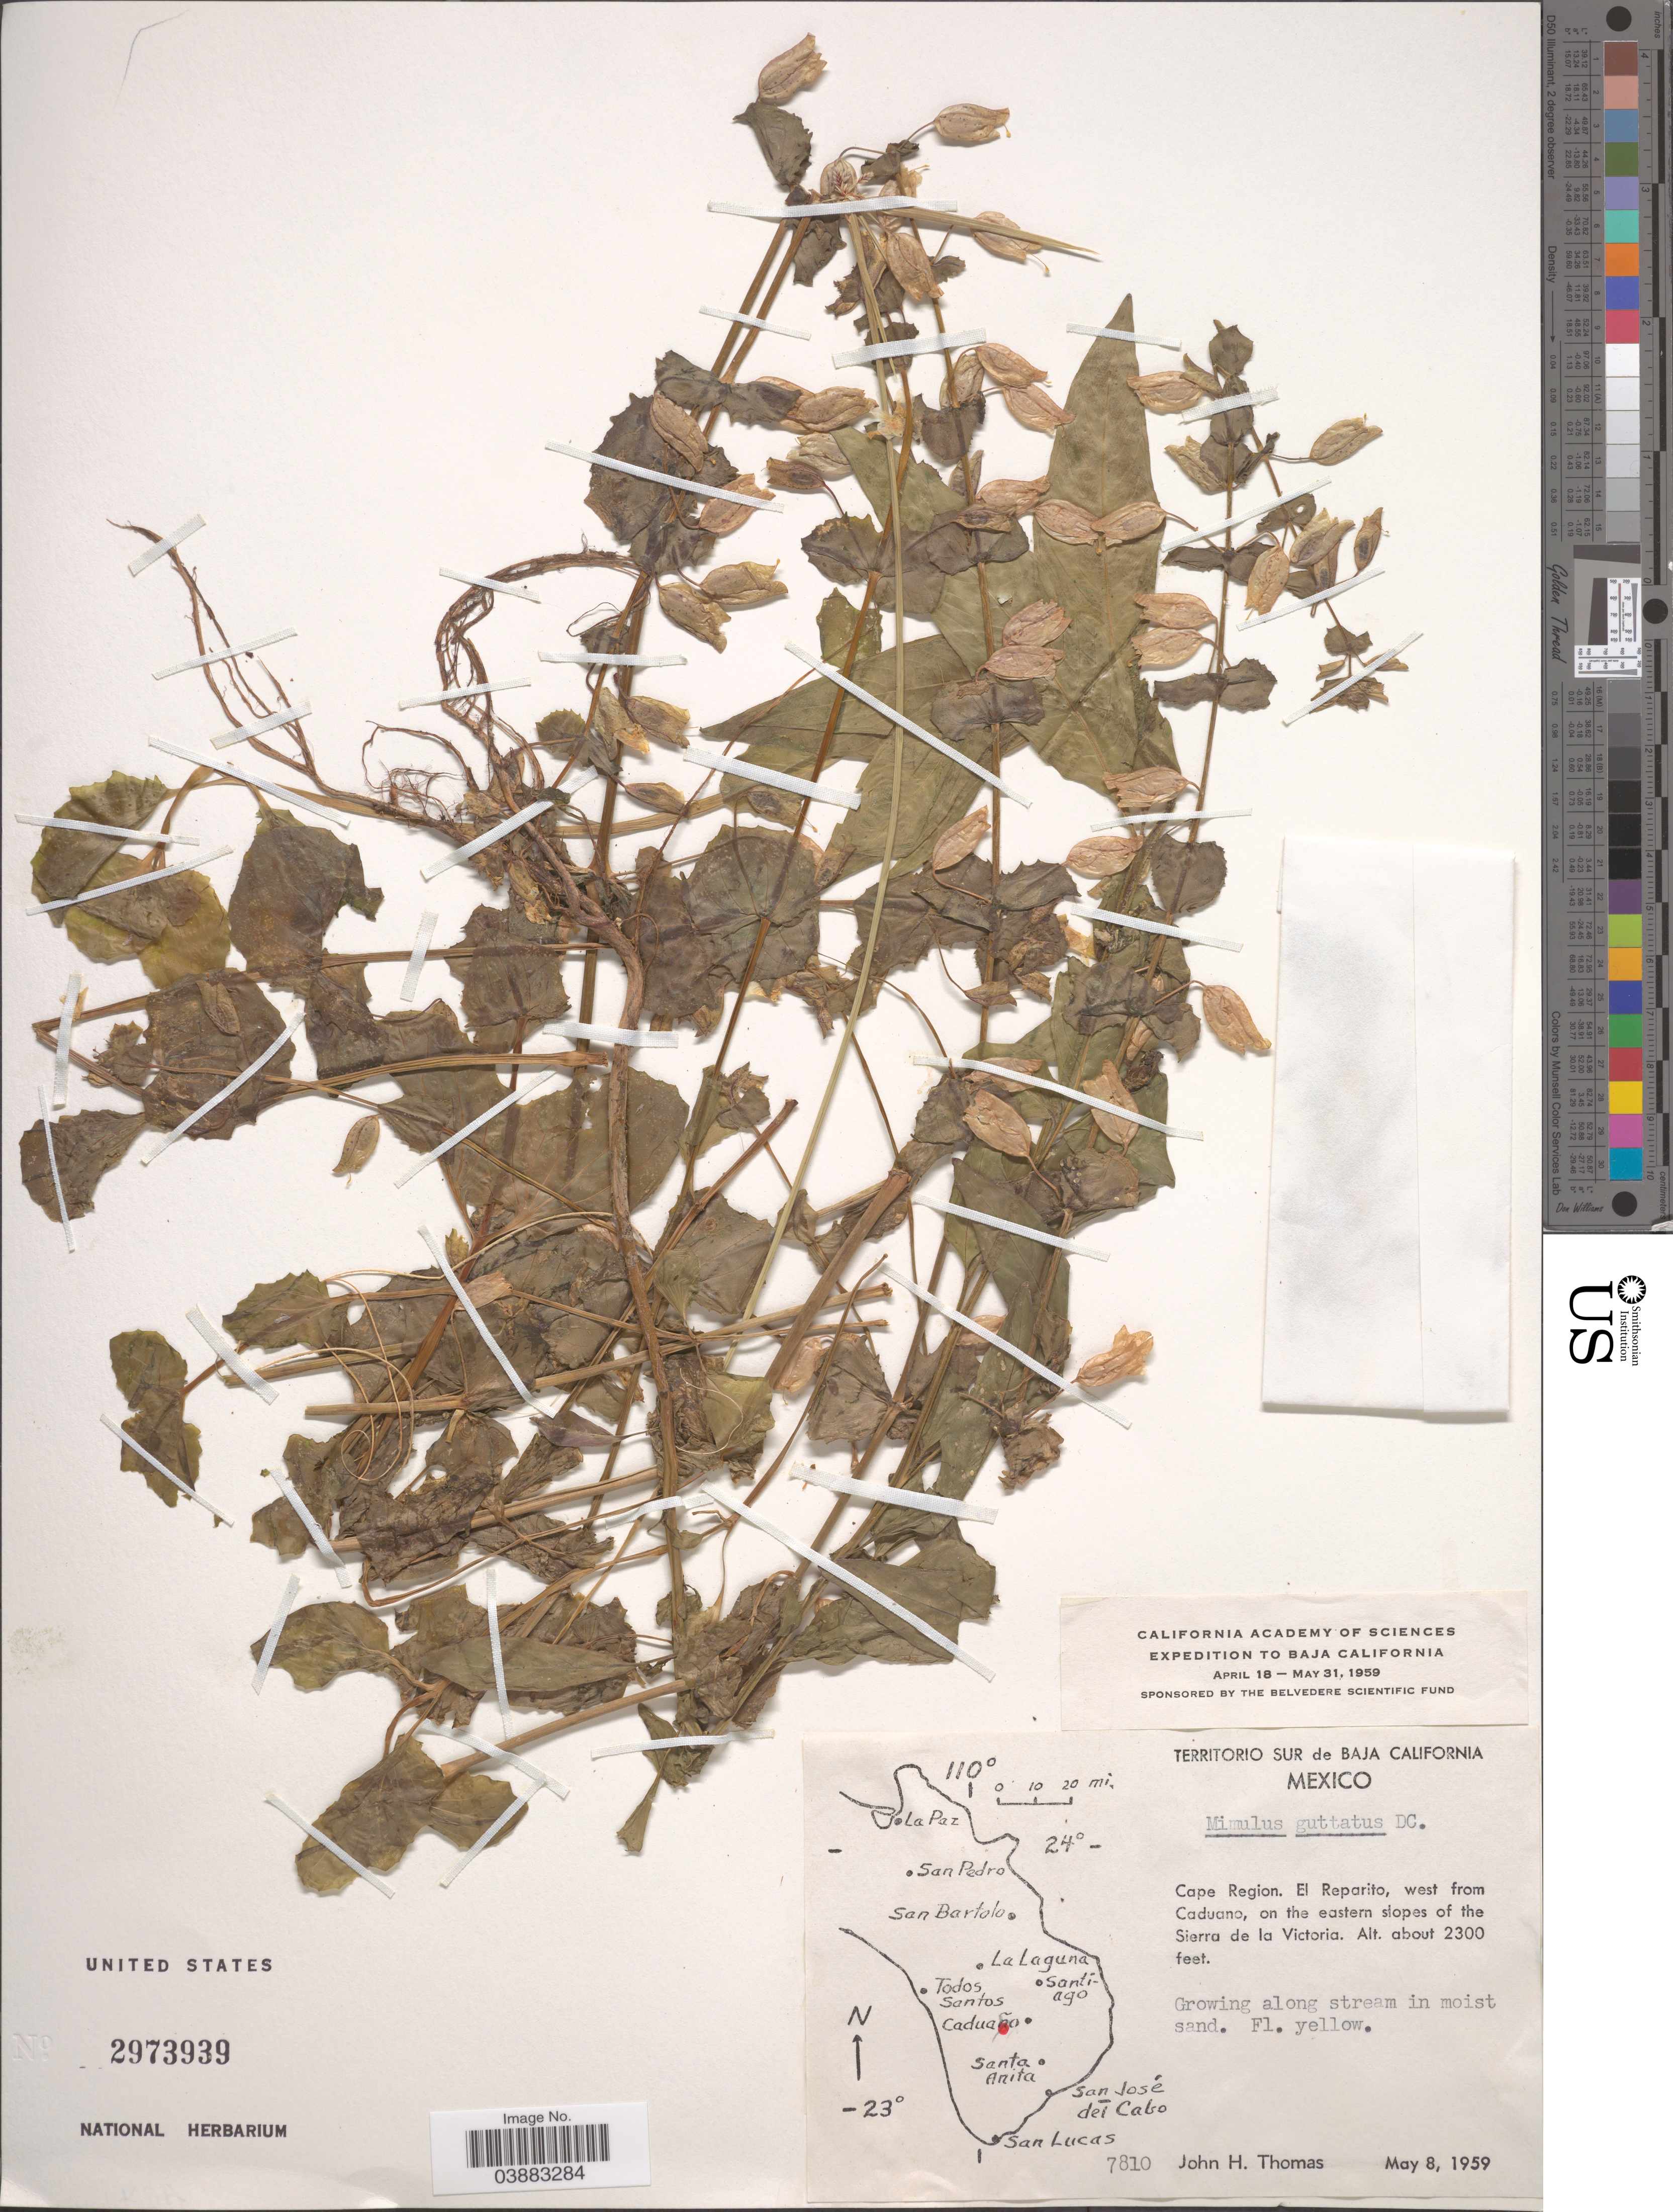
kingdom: Plantae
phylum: Tracheophyta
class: Magnoliopsida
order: Lamiales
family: Phrymaceae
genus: Mimulus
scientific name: Mimulus glabratus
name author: Kunth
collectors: J. H. Thomas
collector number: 7810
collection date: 1959-05-08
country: Mexico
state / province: Baja California Sur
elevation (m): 701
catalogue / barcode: US 2973939